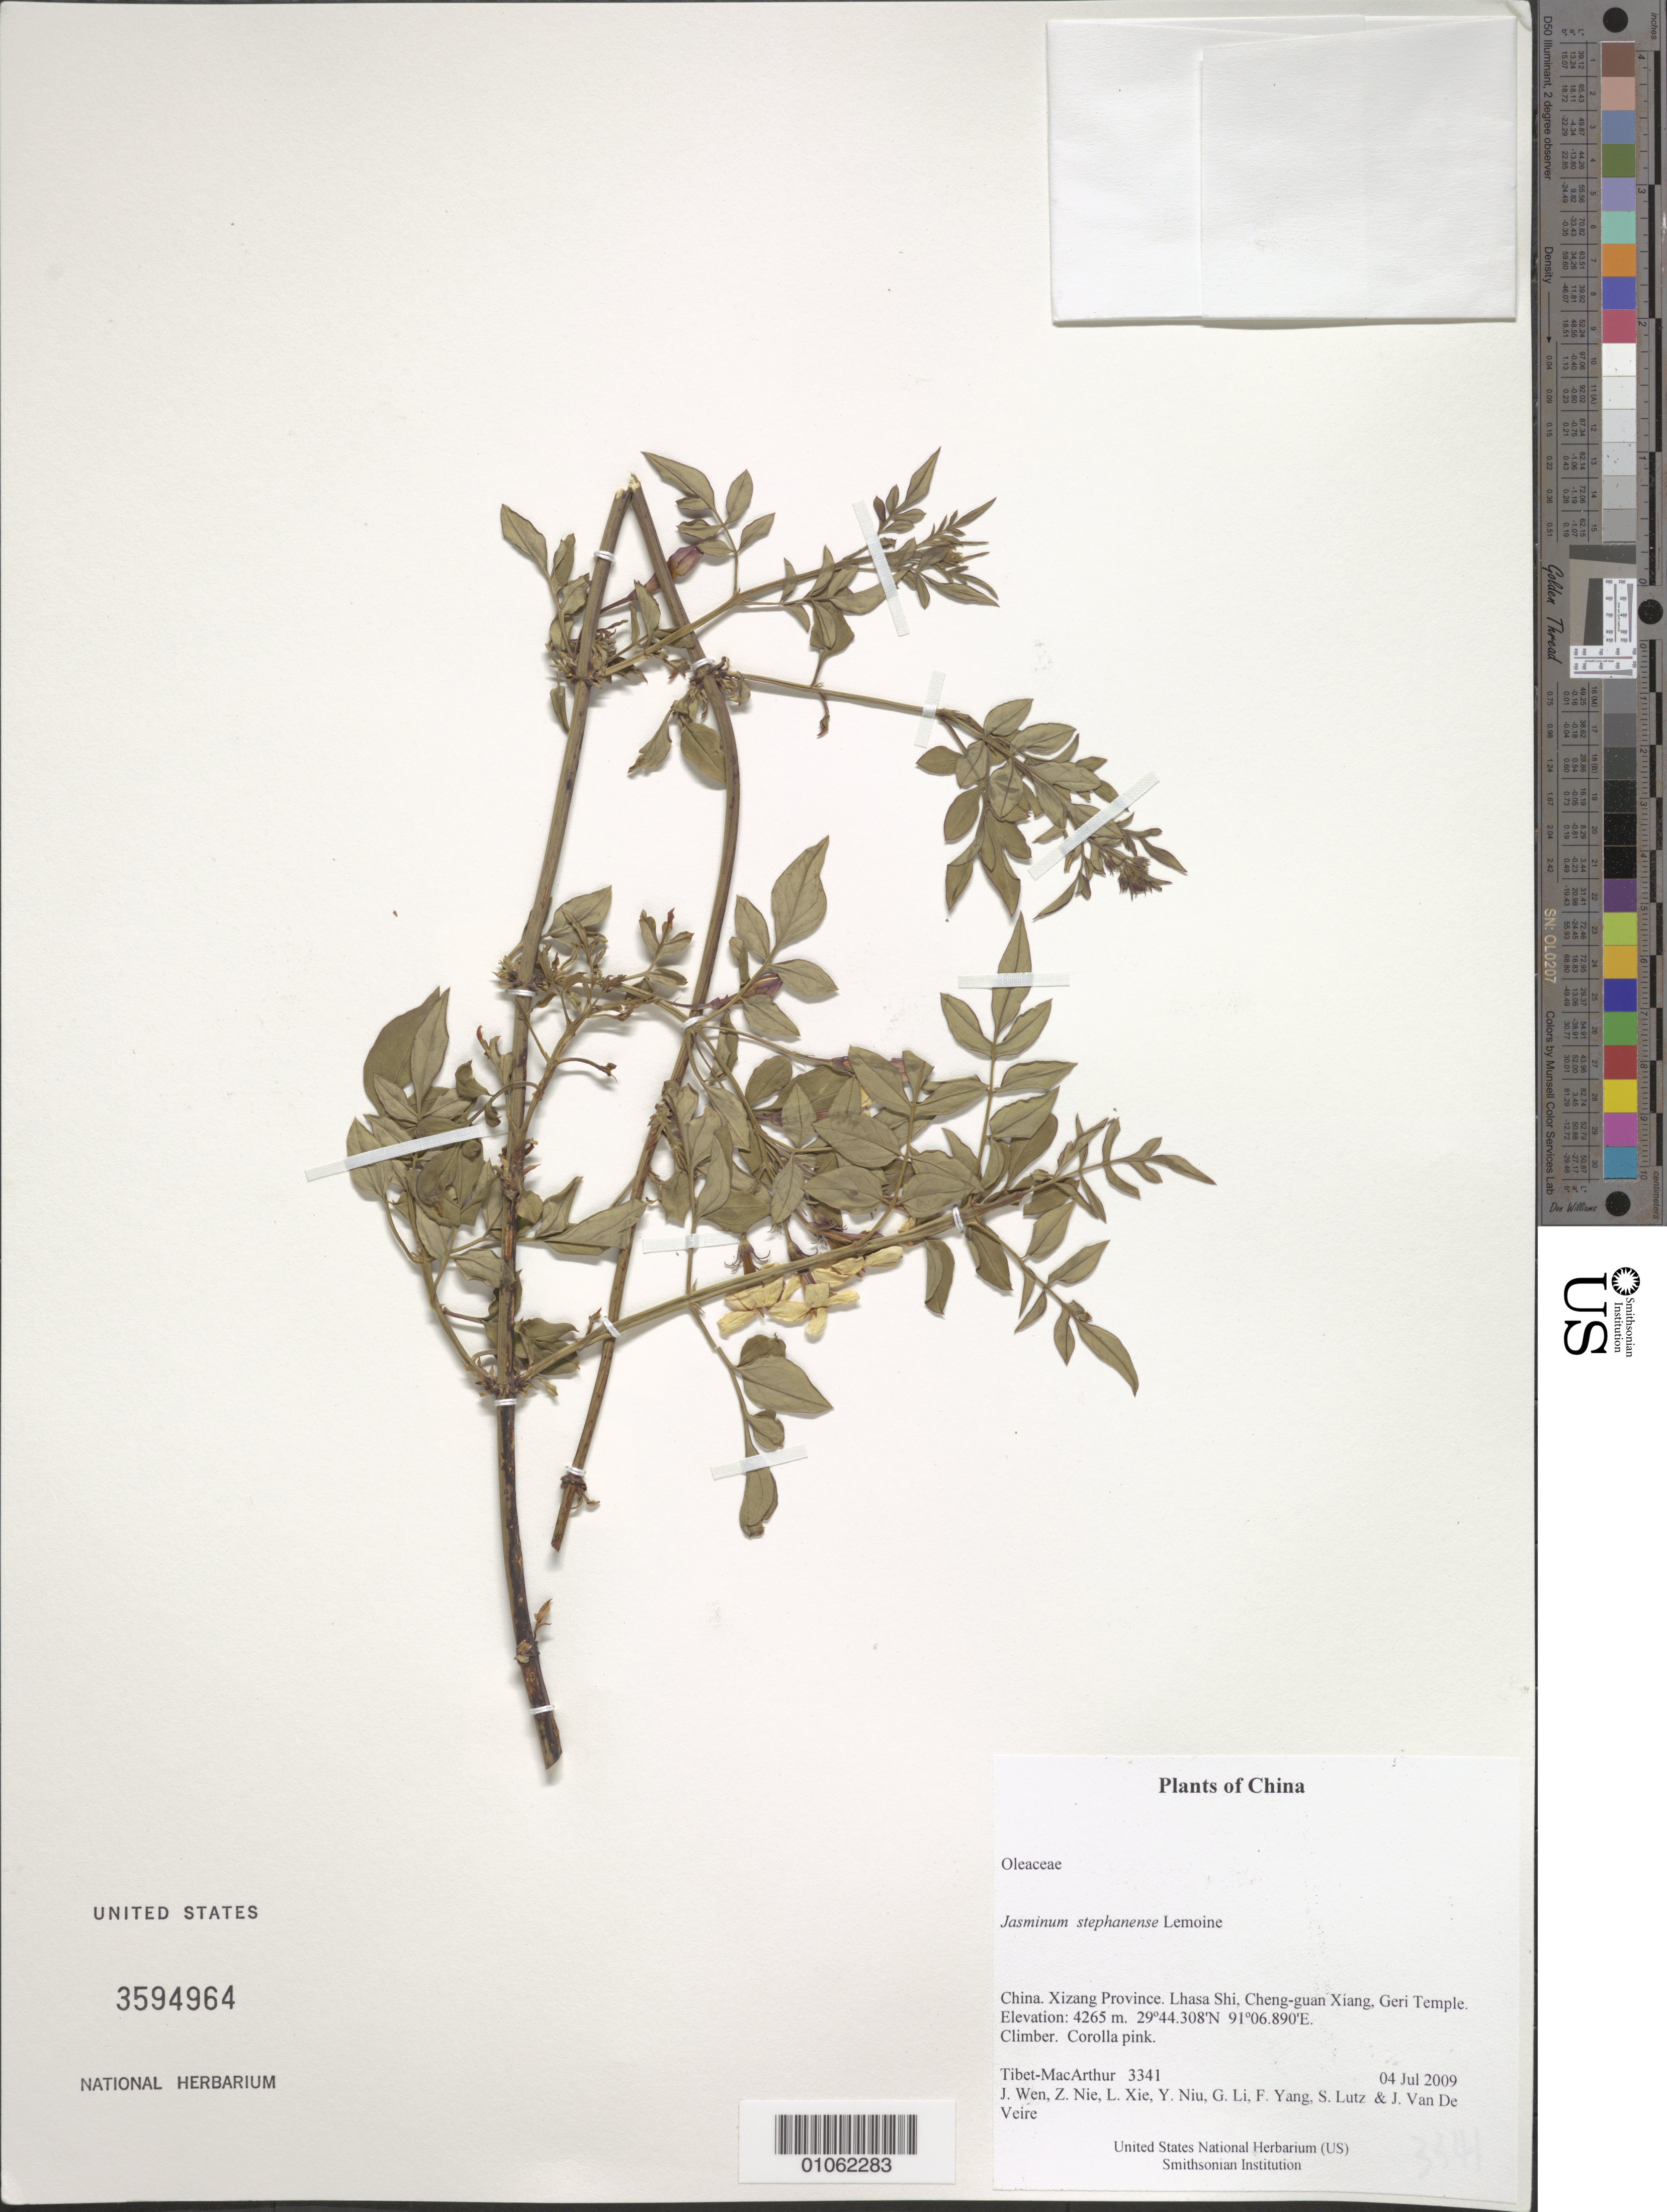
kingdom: Plantae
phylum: Tracheophyta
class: Magnoliopsida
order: Lamiales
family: Oleaceae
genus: Jasminum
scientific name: Jasminum stephanense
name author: Lemoine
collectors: Tibet-MacArthur, J. Wen, Z. Nie, L. Xie, Y. Niu, G. Li, F. Yang, S. Lutz & J. Van De Veire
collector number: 3341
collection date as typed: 04 Jul 2009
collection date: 2009-07-04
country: China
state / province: Xizang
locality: Lhasa Shi, Cheng-guan Xiang, Geri Temple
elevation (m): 4265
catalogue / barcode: US 3594964